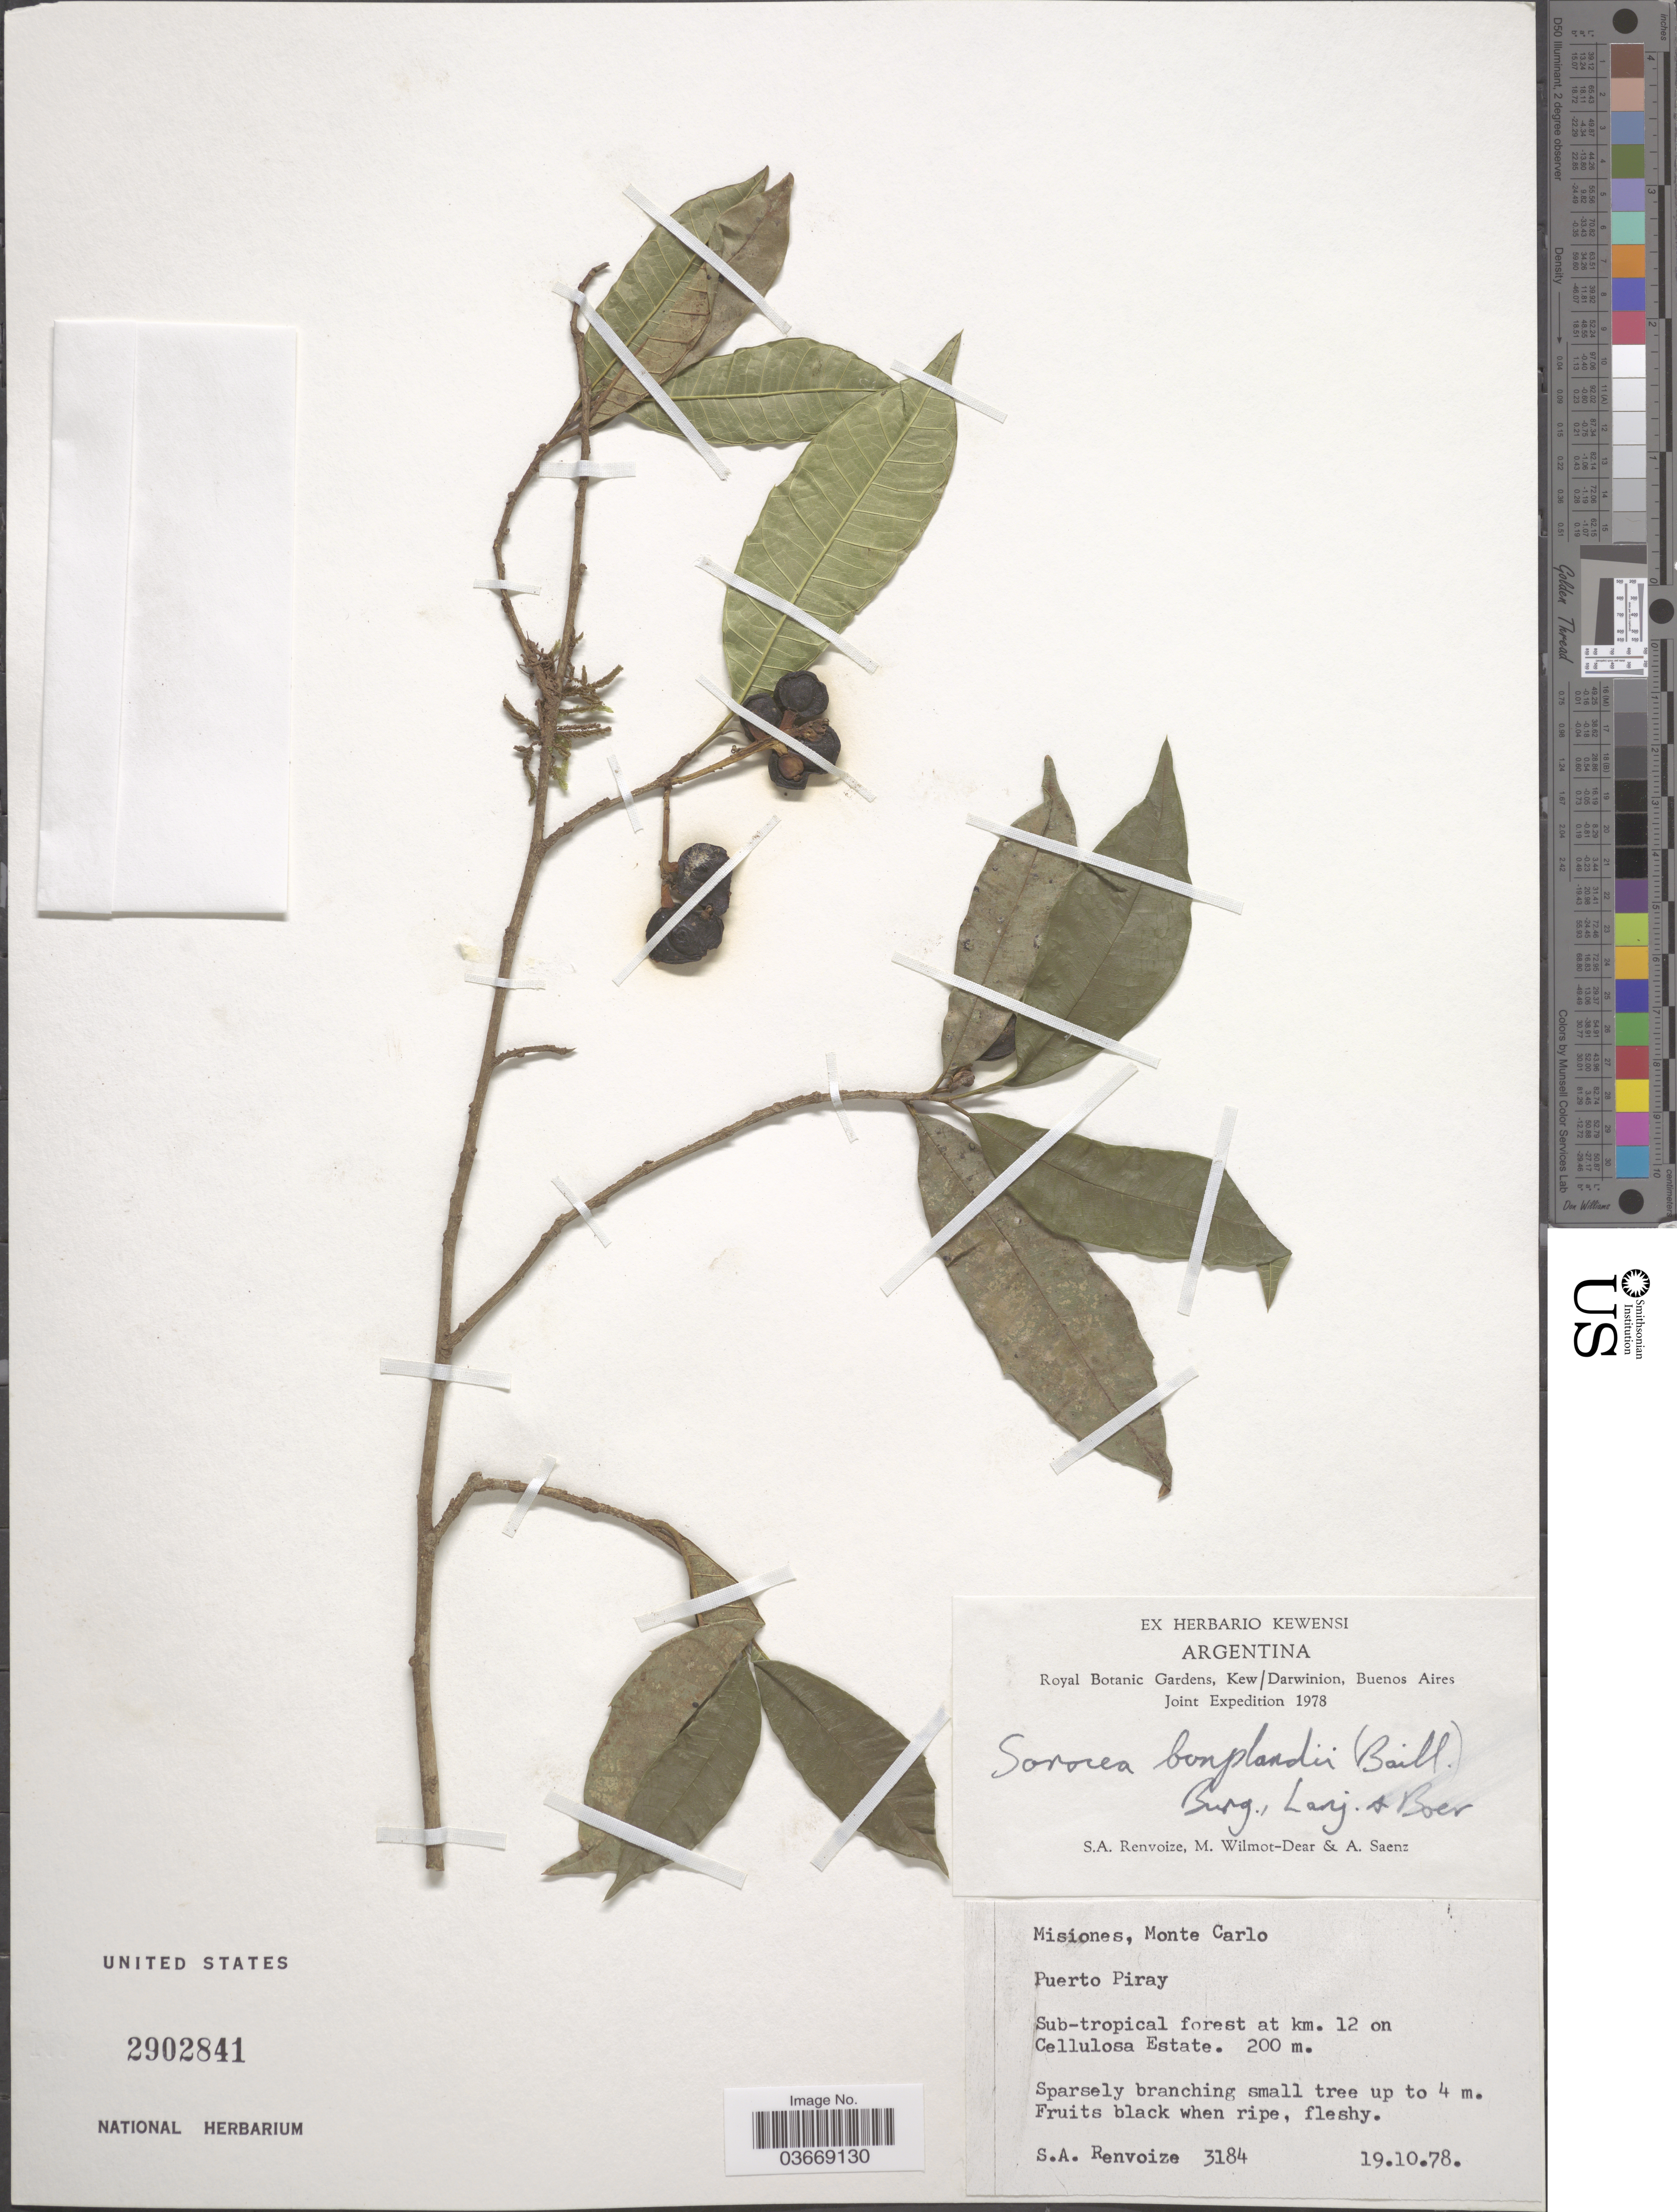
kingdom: Plantae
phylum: Tracheophyta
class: Magnoliopsida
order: Rosales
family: Moraceae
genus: Sorocea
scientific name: Sorocea ilicifolia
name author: Miq.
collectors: S. A. Renvoize, M. Wilmot-Dear & A. Saenz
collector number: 3184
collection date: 1978-10-19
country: Argentina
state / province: Misiones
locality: Monte Carlo. Puerto Piray. Sub-tropical forest at km. 12 on Cellulosa Estate.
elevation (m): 200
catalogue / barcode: US 2902841